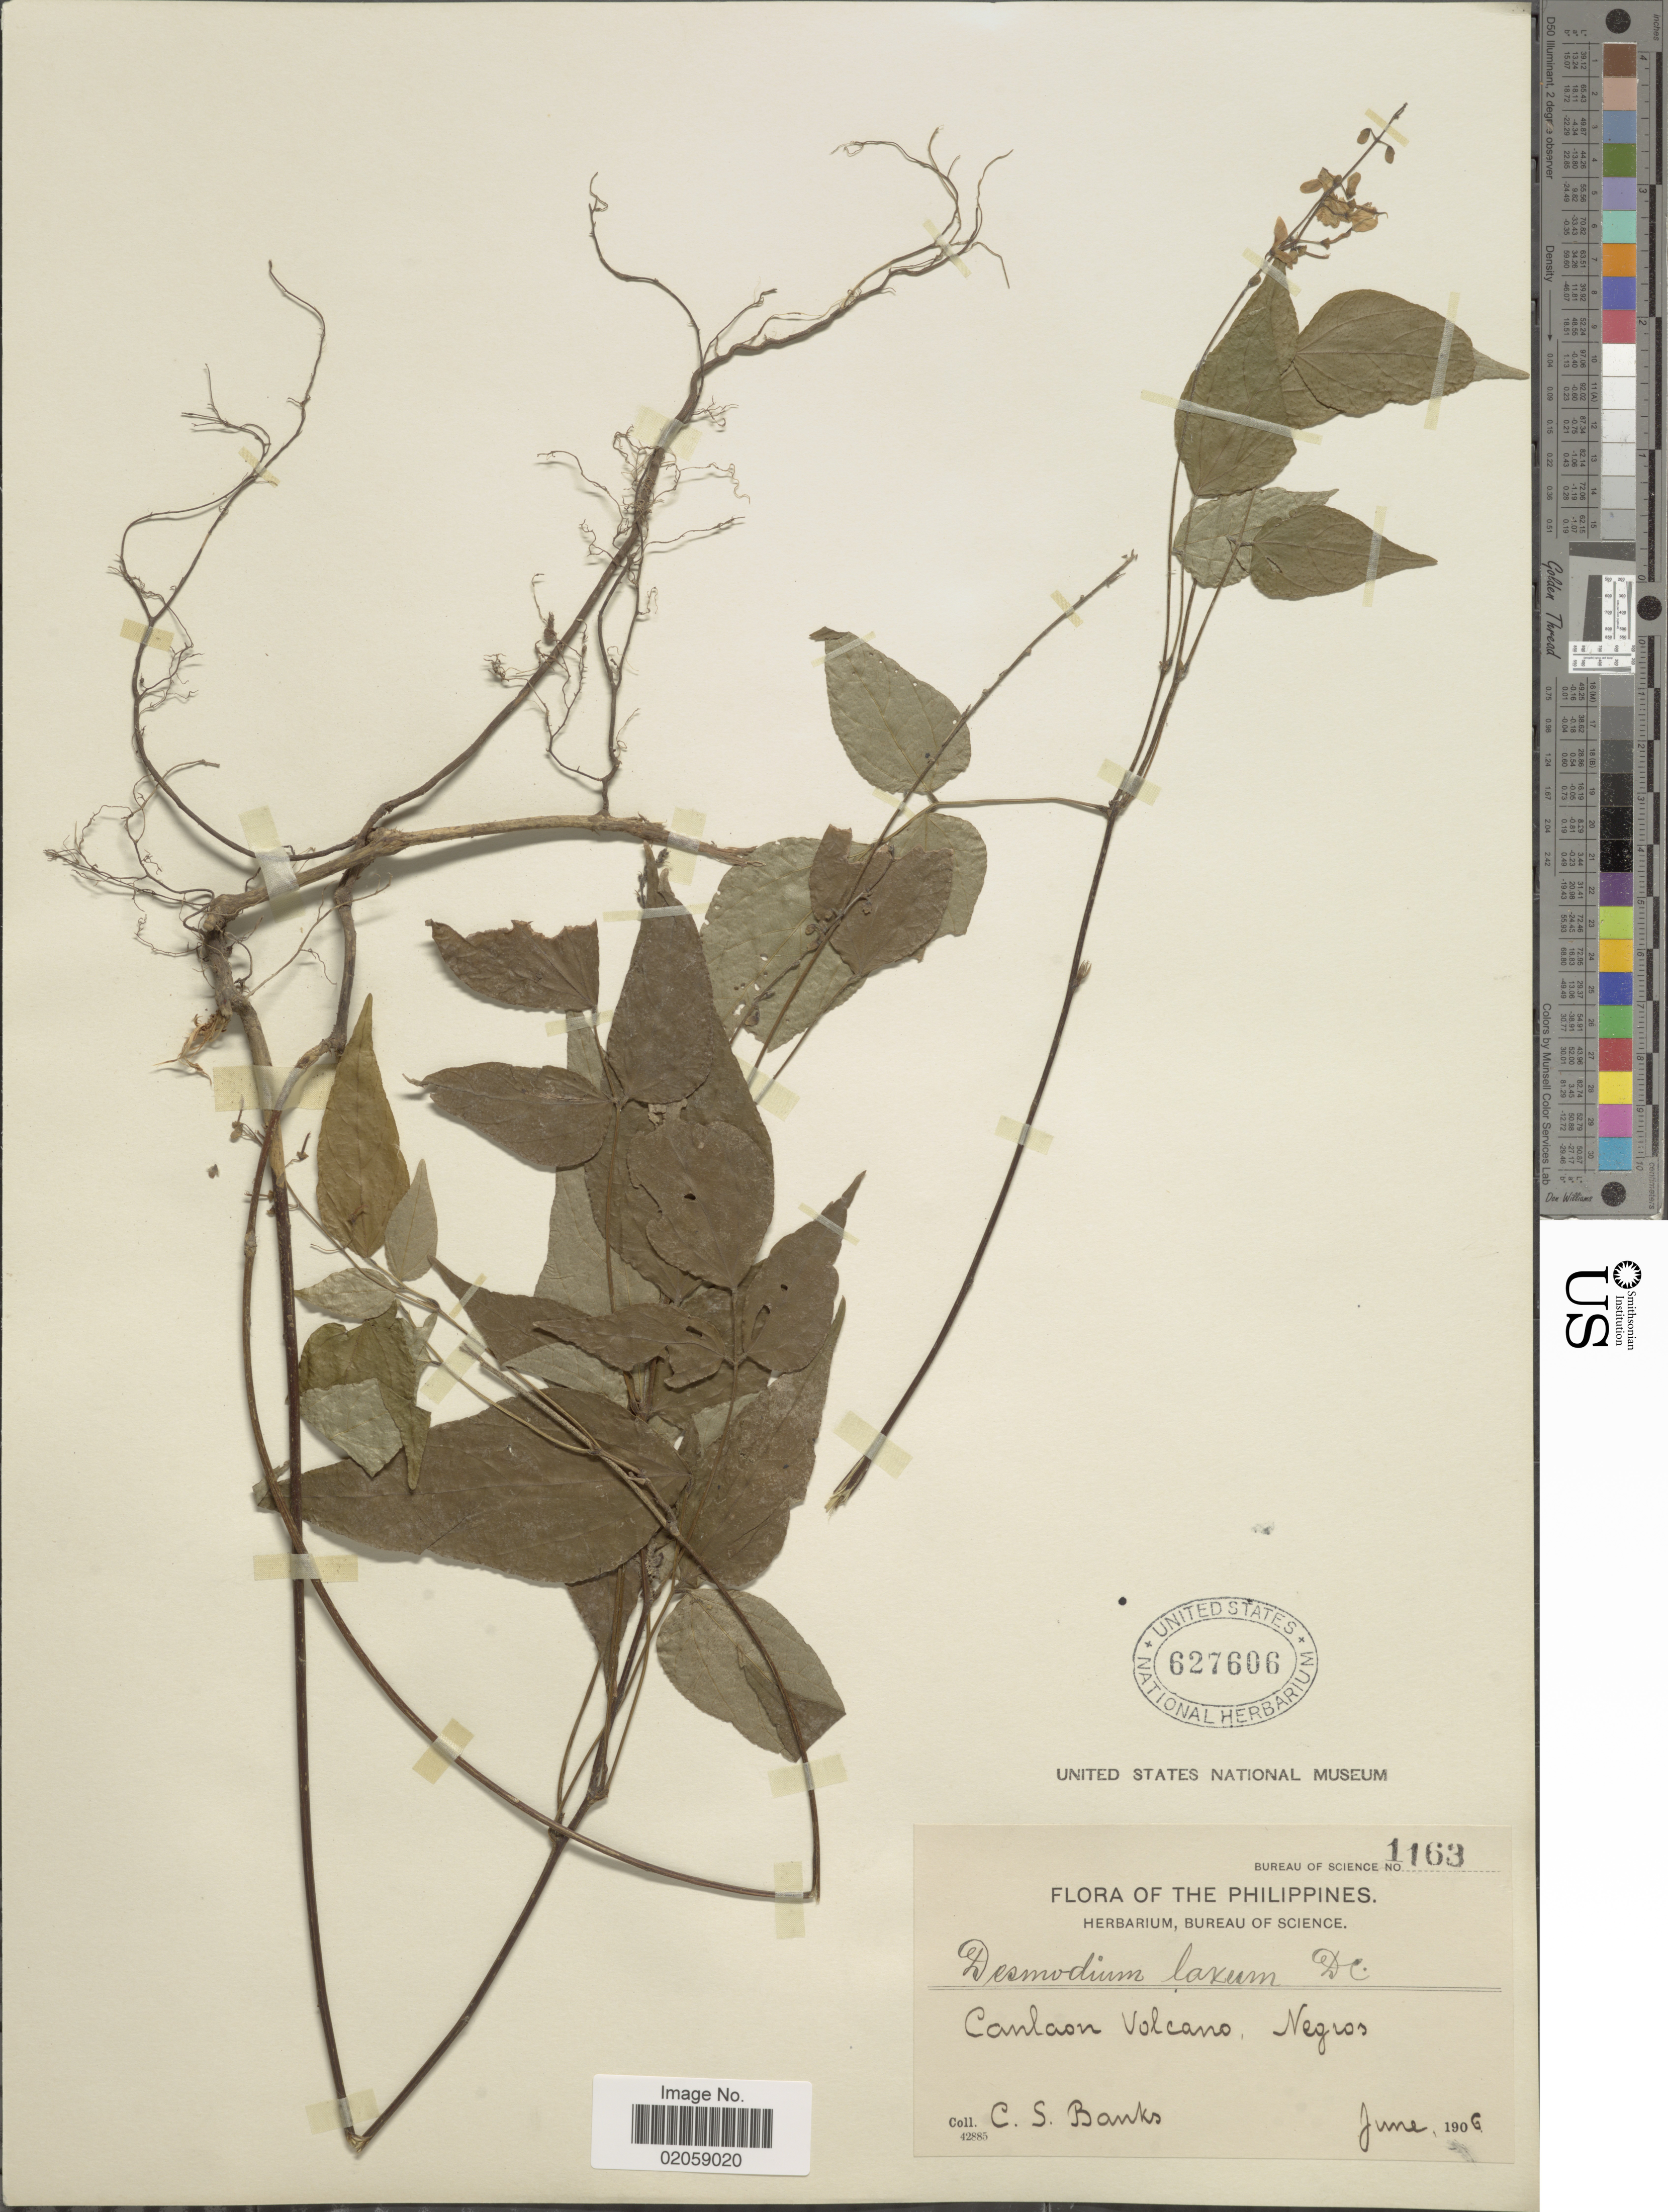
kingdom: Plantae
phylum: Tracheophyta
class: Magnoliopsida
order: Fabales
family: Fabaceae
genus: Desmodium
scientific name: Desmodium laxiflorum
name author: DC.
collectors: C. Banks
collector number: Bureau of Science 1163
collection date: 1906-06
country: Philippines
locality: Canlaon Volcano, Negros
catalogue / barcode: US 627606